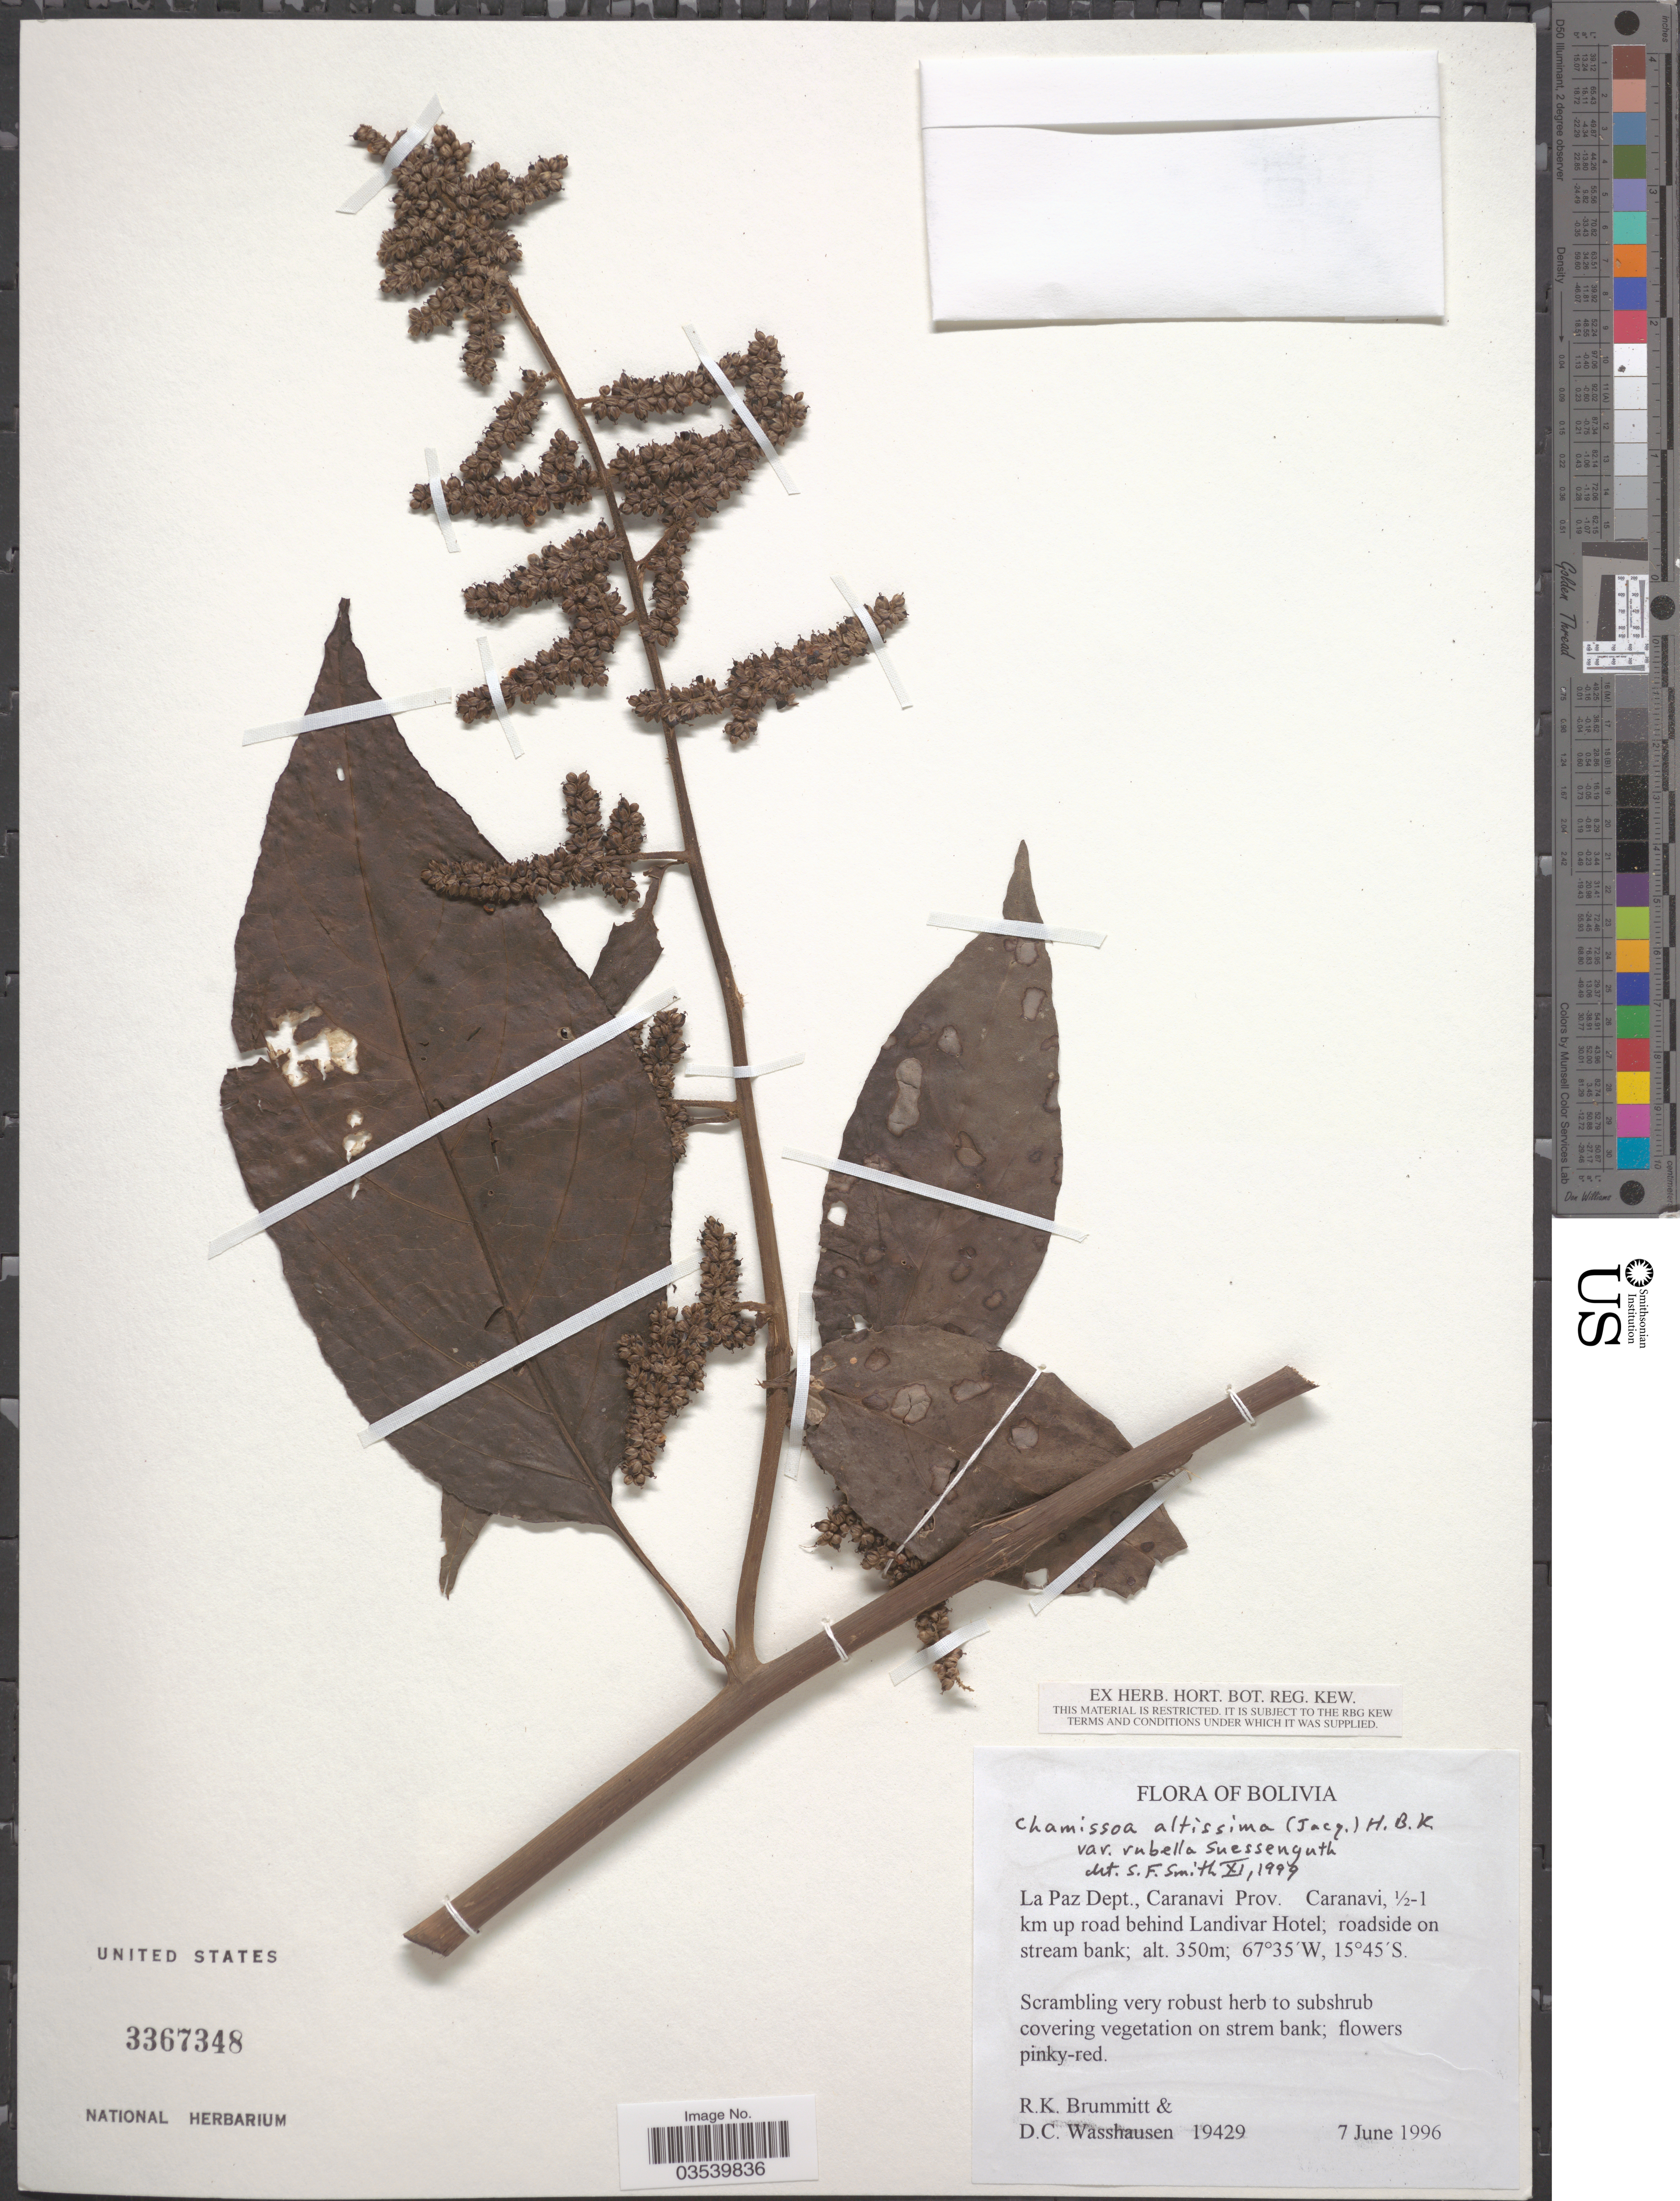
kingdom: Plantae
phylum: Tracheophyta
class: Magnoliopsida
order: Caryophyllales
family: Amaranthaceae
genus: Chamissoa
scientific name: Chamissoa altissima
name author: (Jacq.) Kunth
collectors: R. K. Brummitt & D. C. Wasshausen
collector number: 19429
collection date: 1996-06-07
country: Bolivia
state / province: La Paz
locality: La Paz Dept., Caranavi Prov. Caranavi, 1/2-1 km up road behind Landivar Hotel; roadside on stream bank.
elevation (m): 350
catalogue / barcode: US 3367348